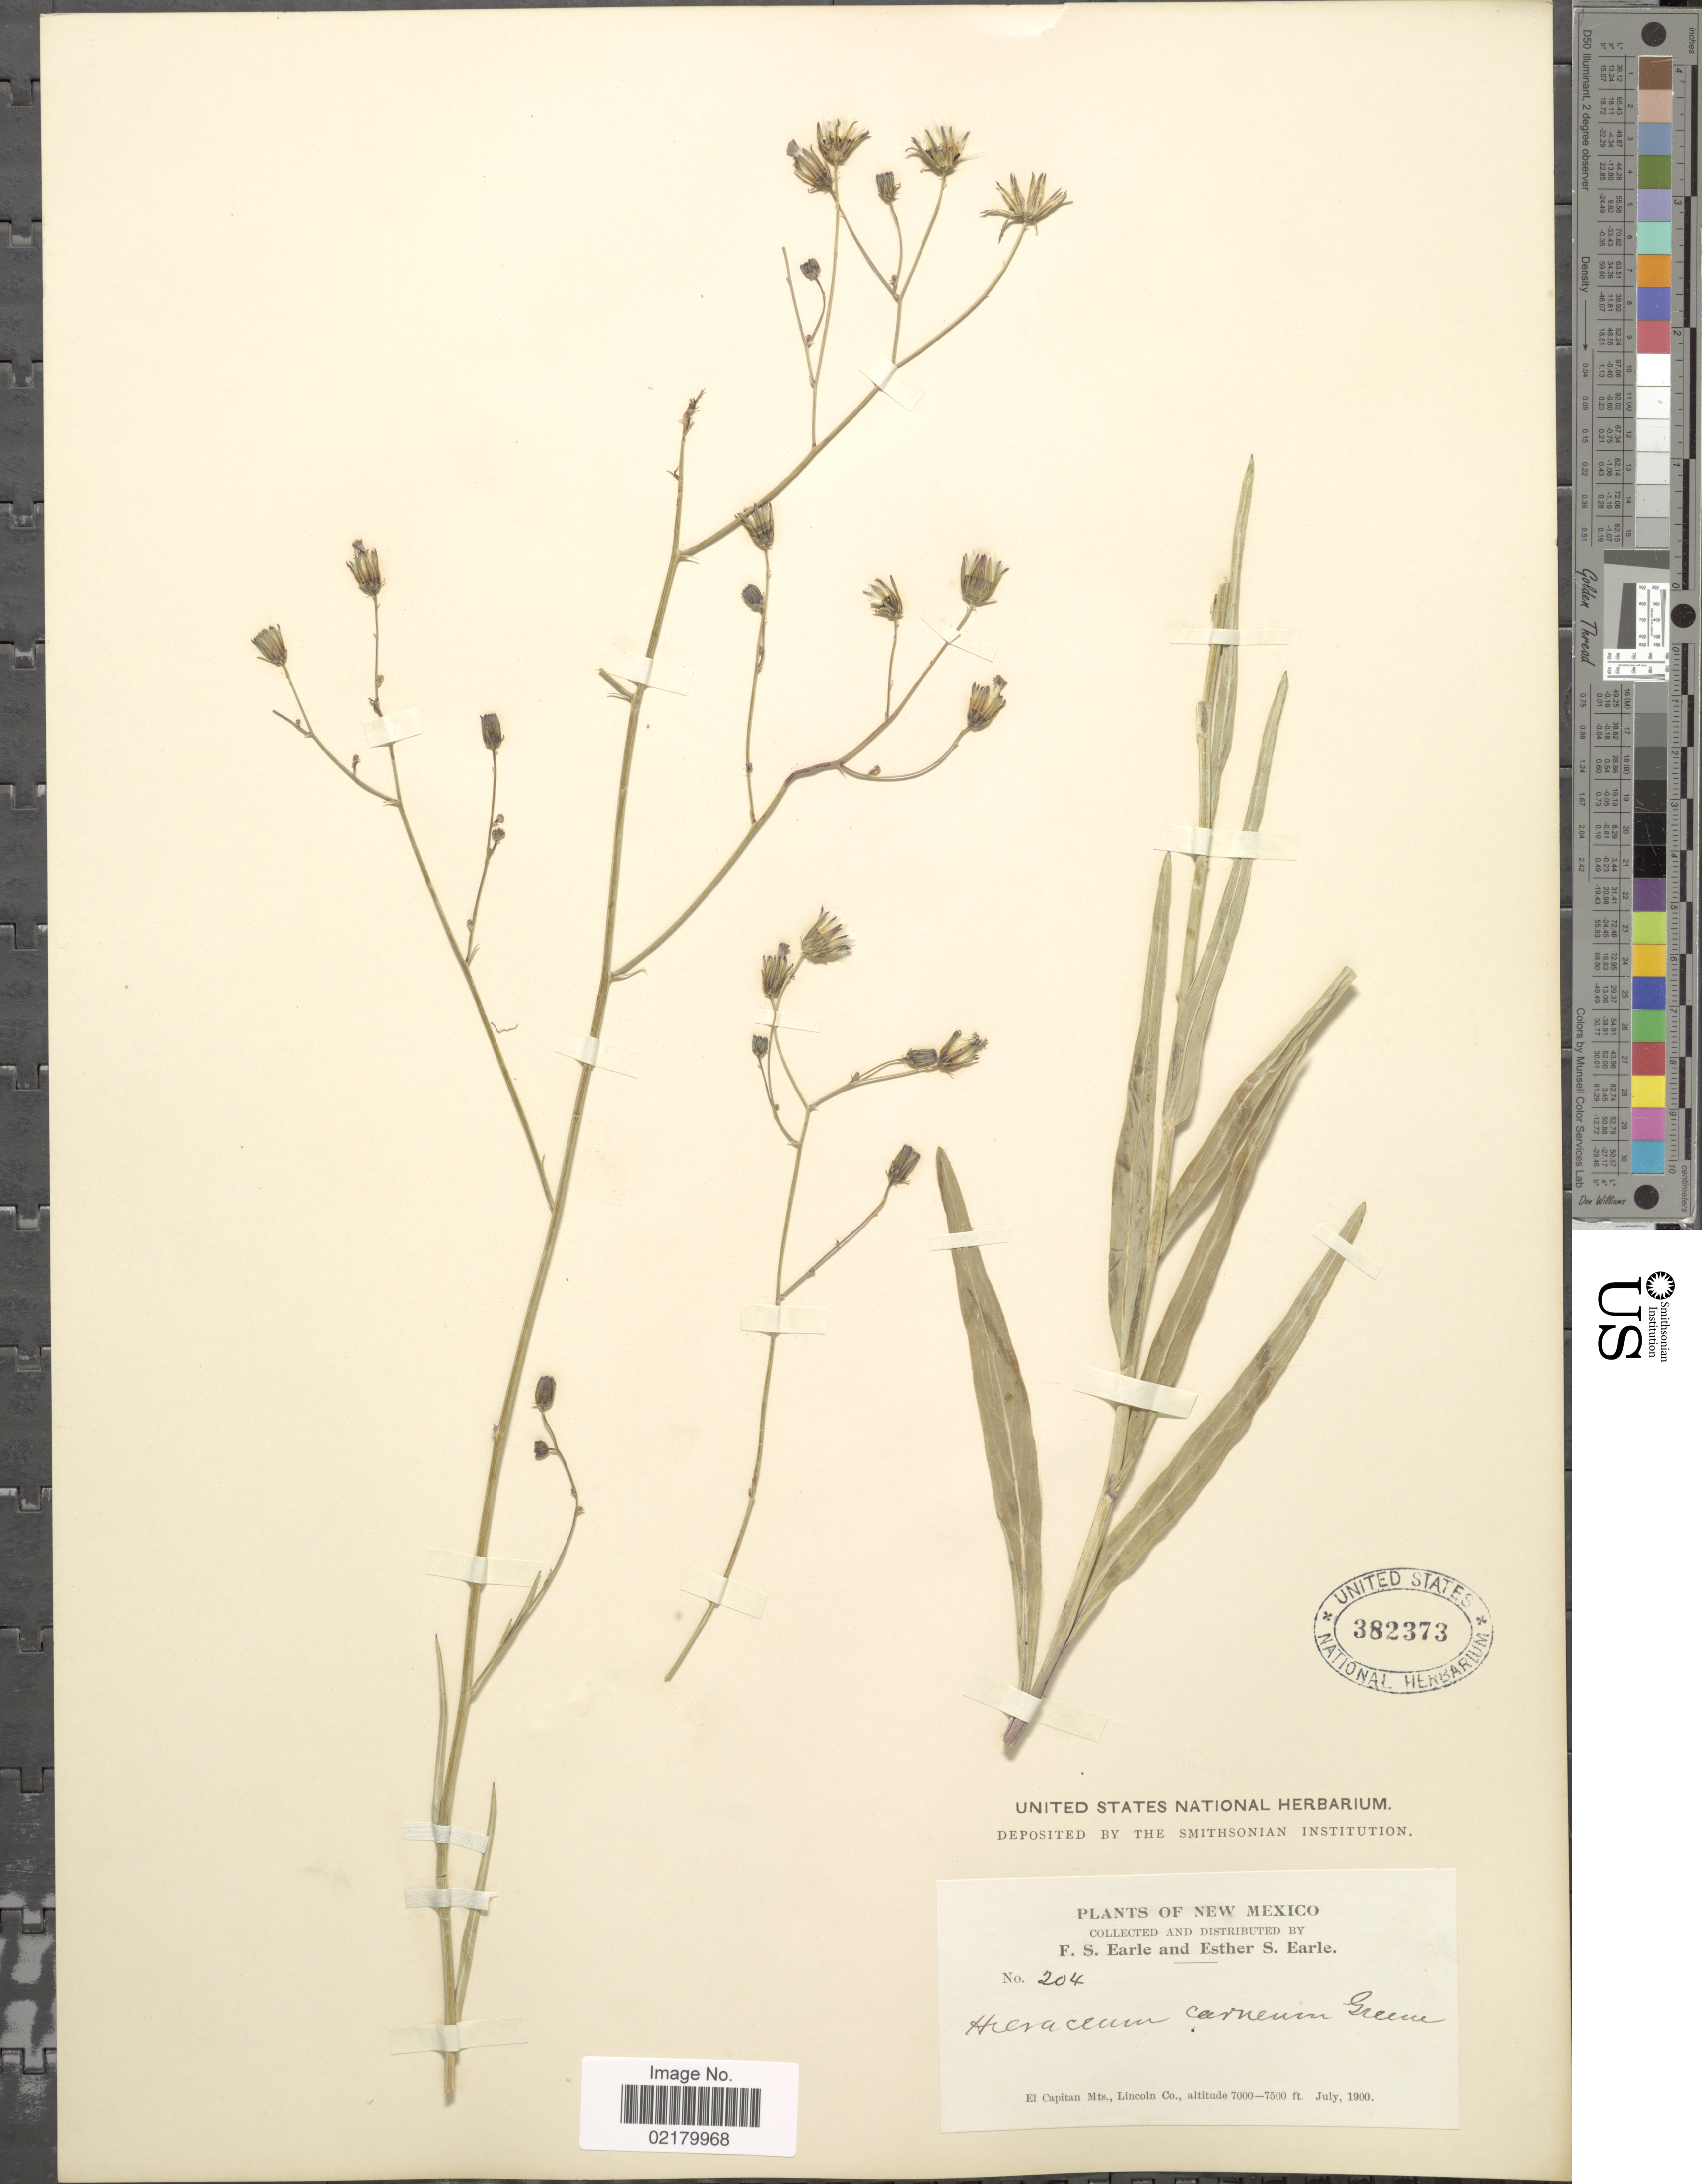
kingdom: Plantae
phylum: Tracheophyta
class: Magnoliopsida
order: Asterales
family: Asteraceae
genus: Hieracium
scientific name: Hieracium carneum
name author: Greene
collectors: F. S. Earle & E. S. Earle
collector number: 204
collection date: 1900-07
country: United States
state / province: New Mexico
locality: El Capitan Mts., Lincoln Co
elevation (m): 2134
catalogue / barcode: US 382373